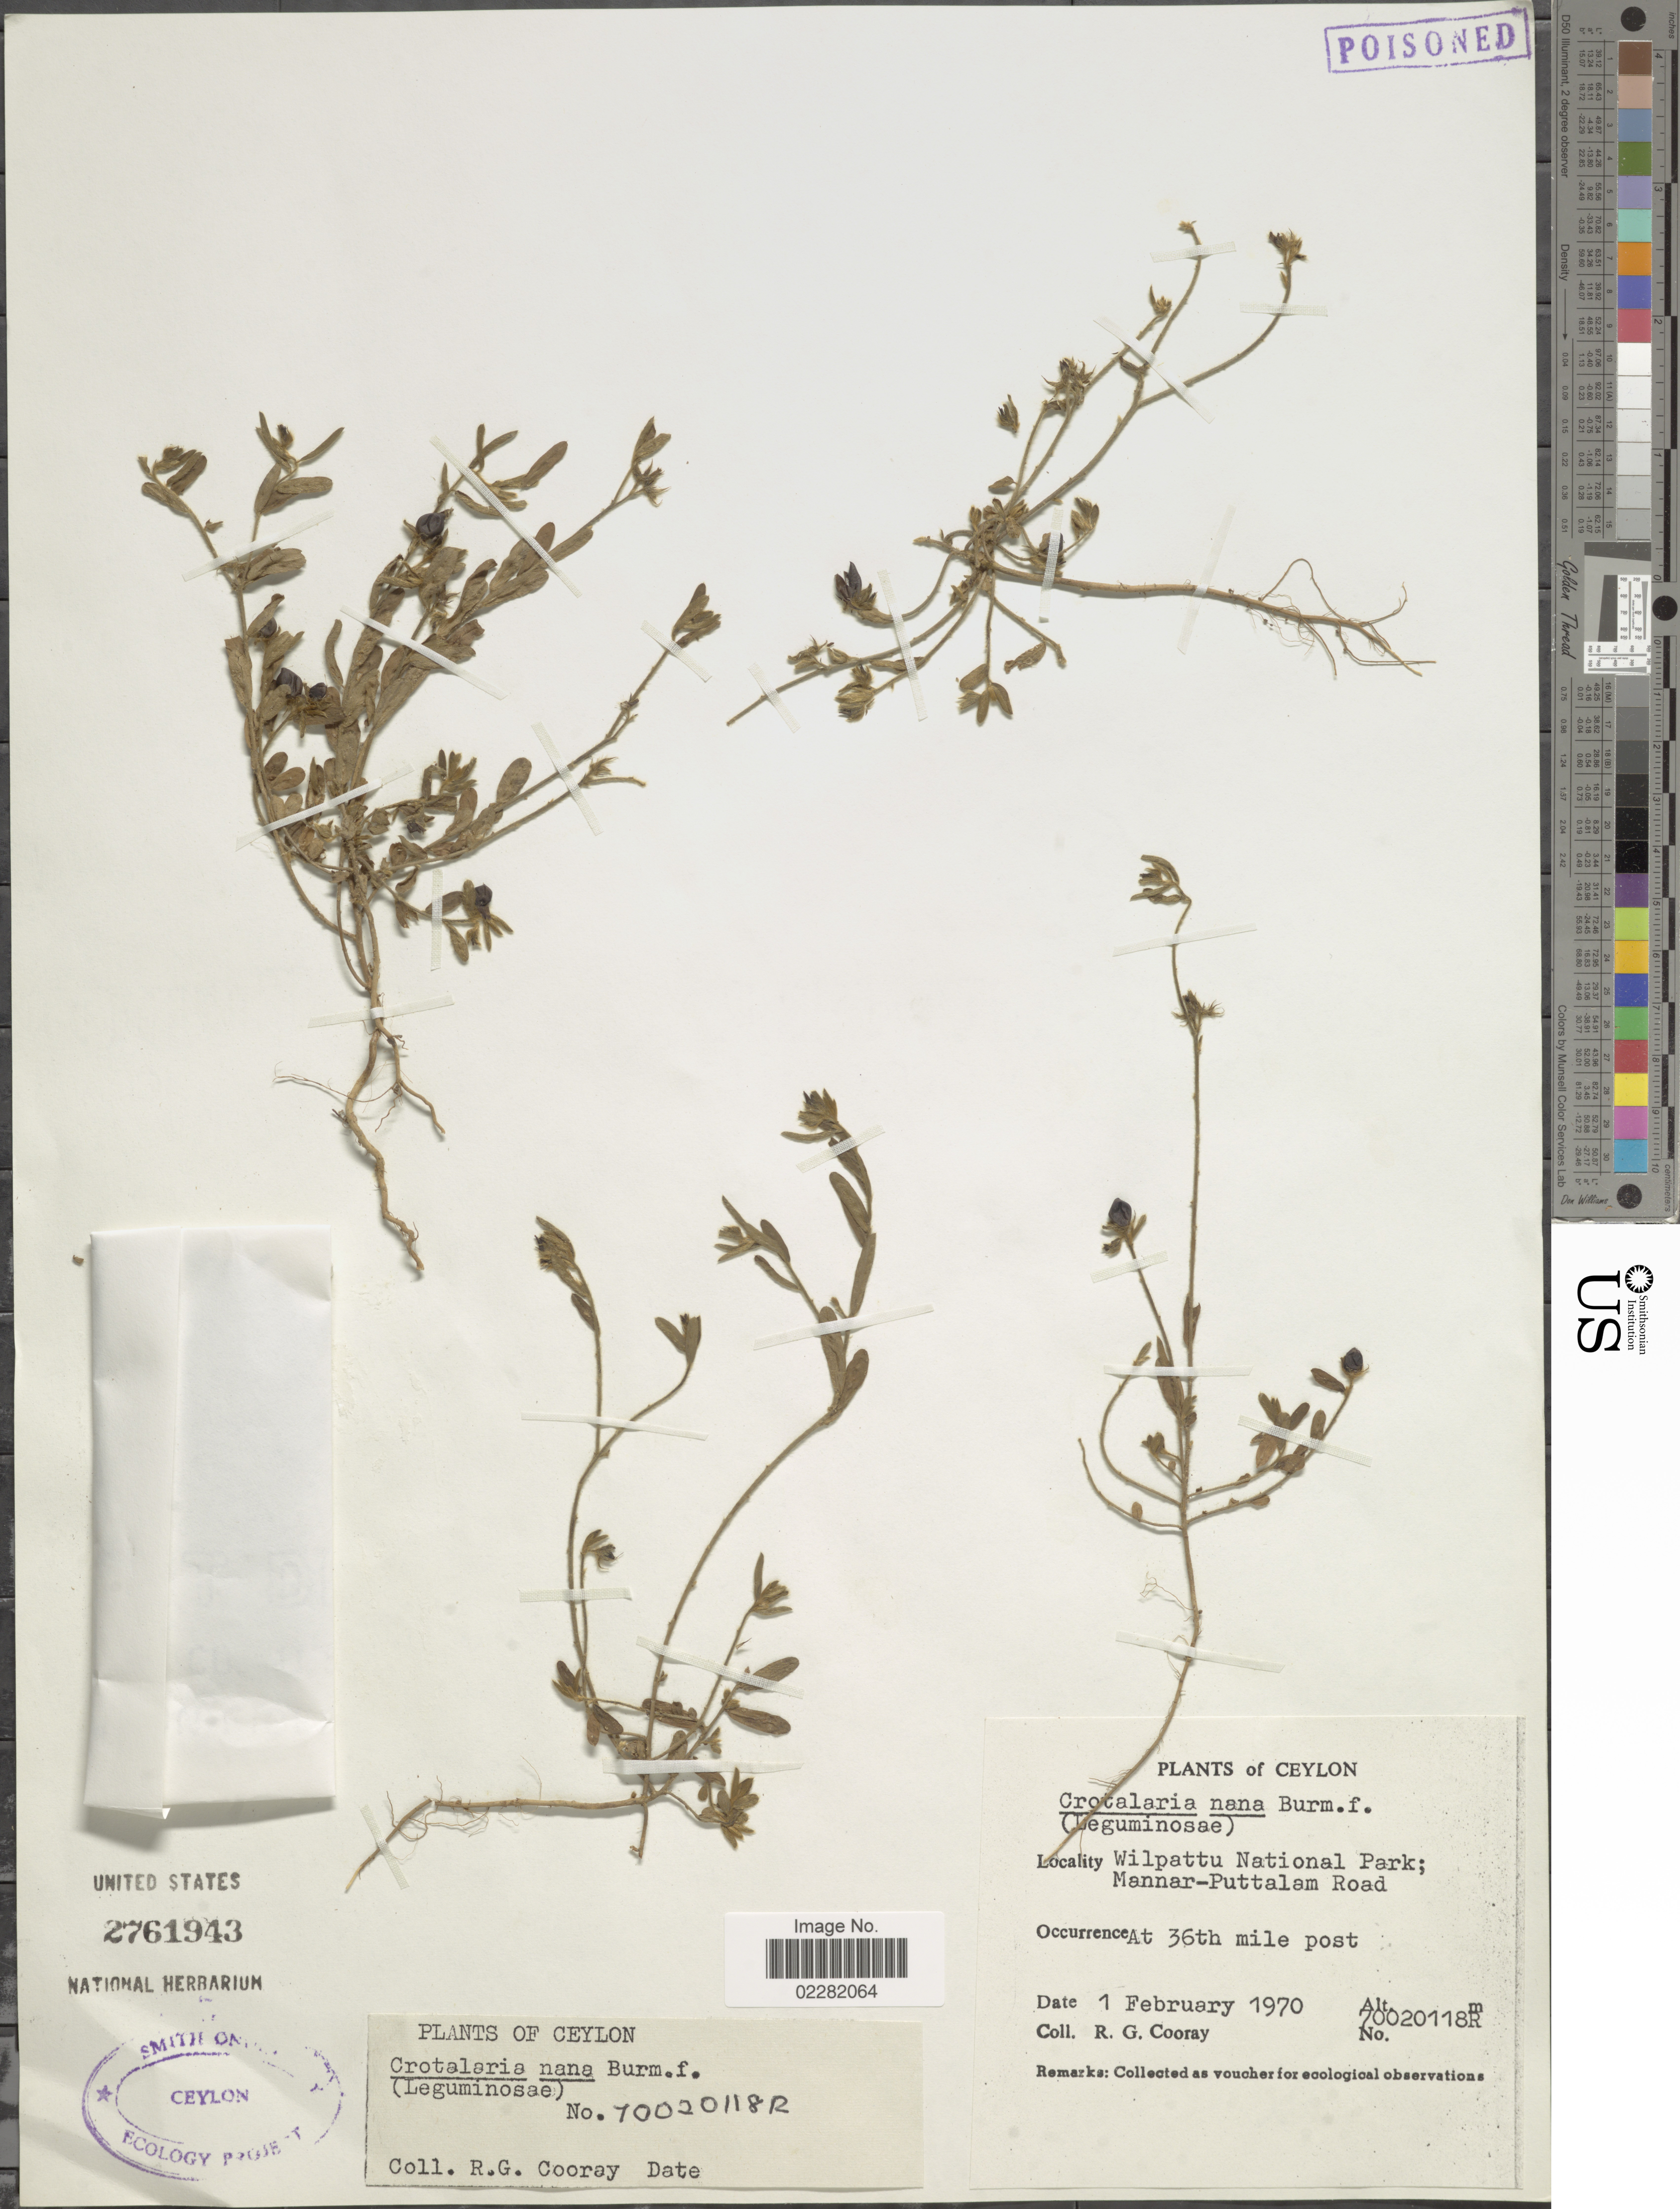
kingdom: Plantae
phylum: Tracheophyta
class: Magnoliopsida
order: Fabales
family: Fabaceae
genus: Crotalaria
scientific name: Crotalaria nana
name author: Burm. f.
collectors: R. Cooray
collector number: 70020118R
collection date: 1970-02-01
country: Sri Lanka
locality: Ceylon, Wilpattu National Park, Mannar-Puttalam road, at 36th mile post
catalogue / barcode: US 2761943